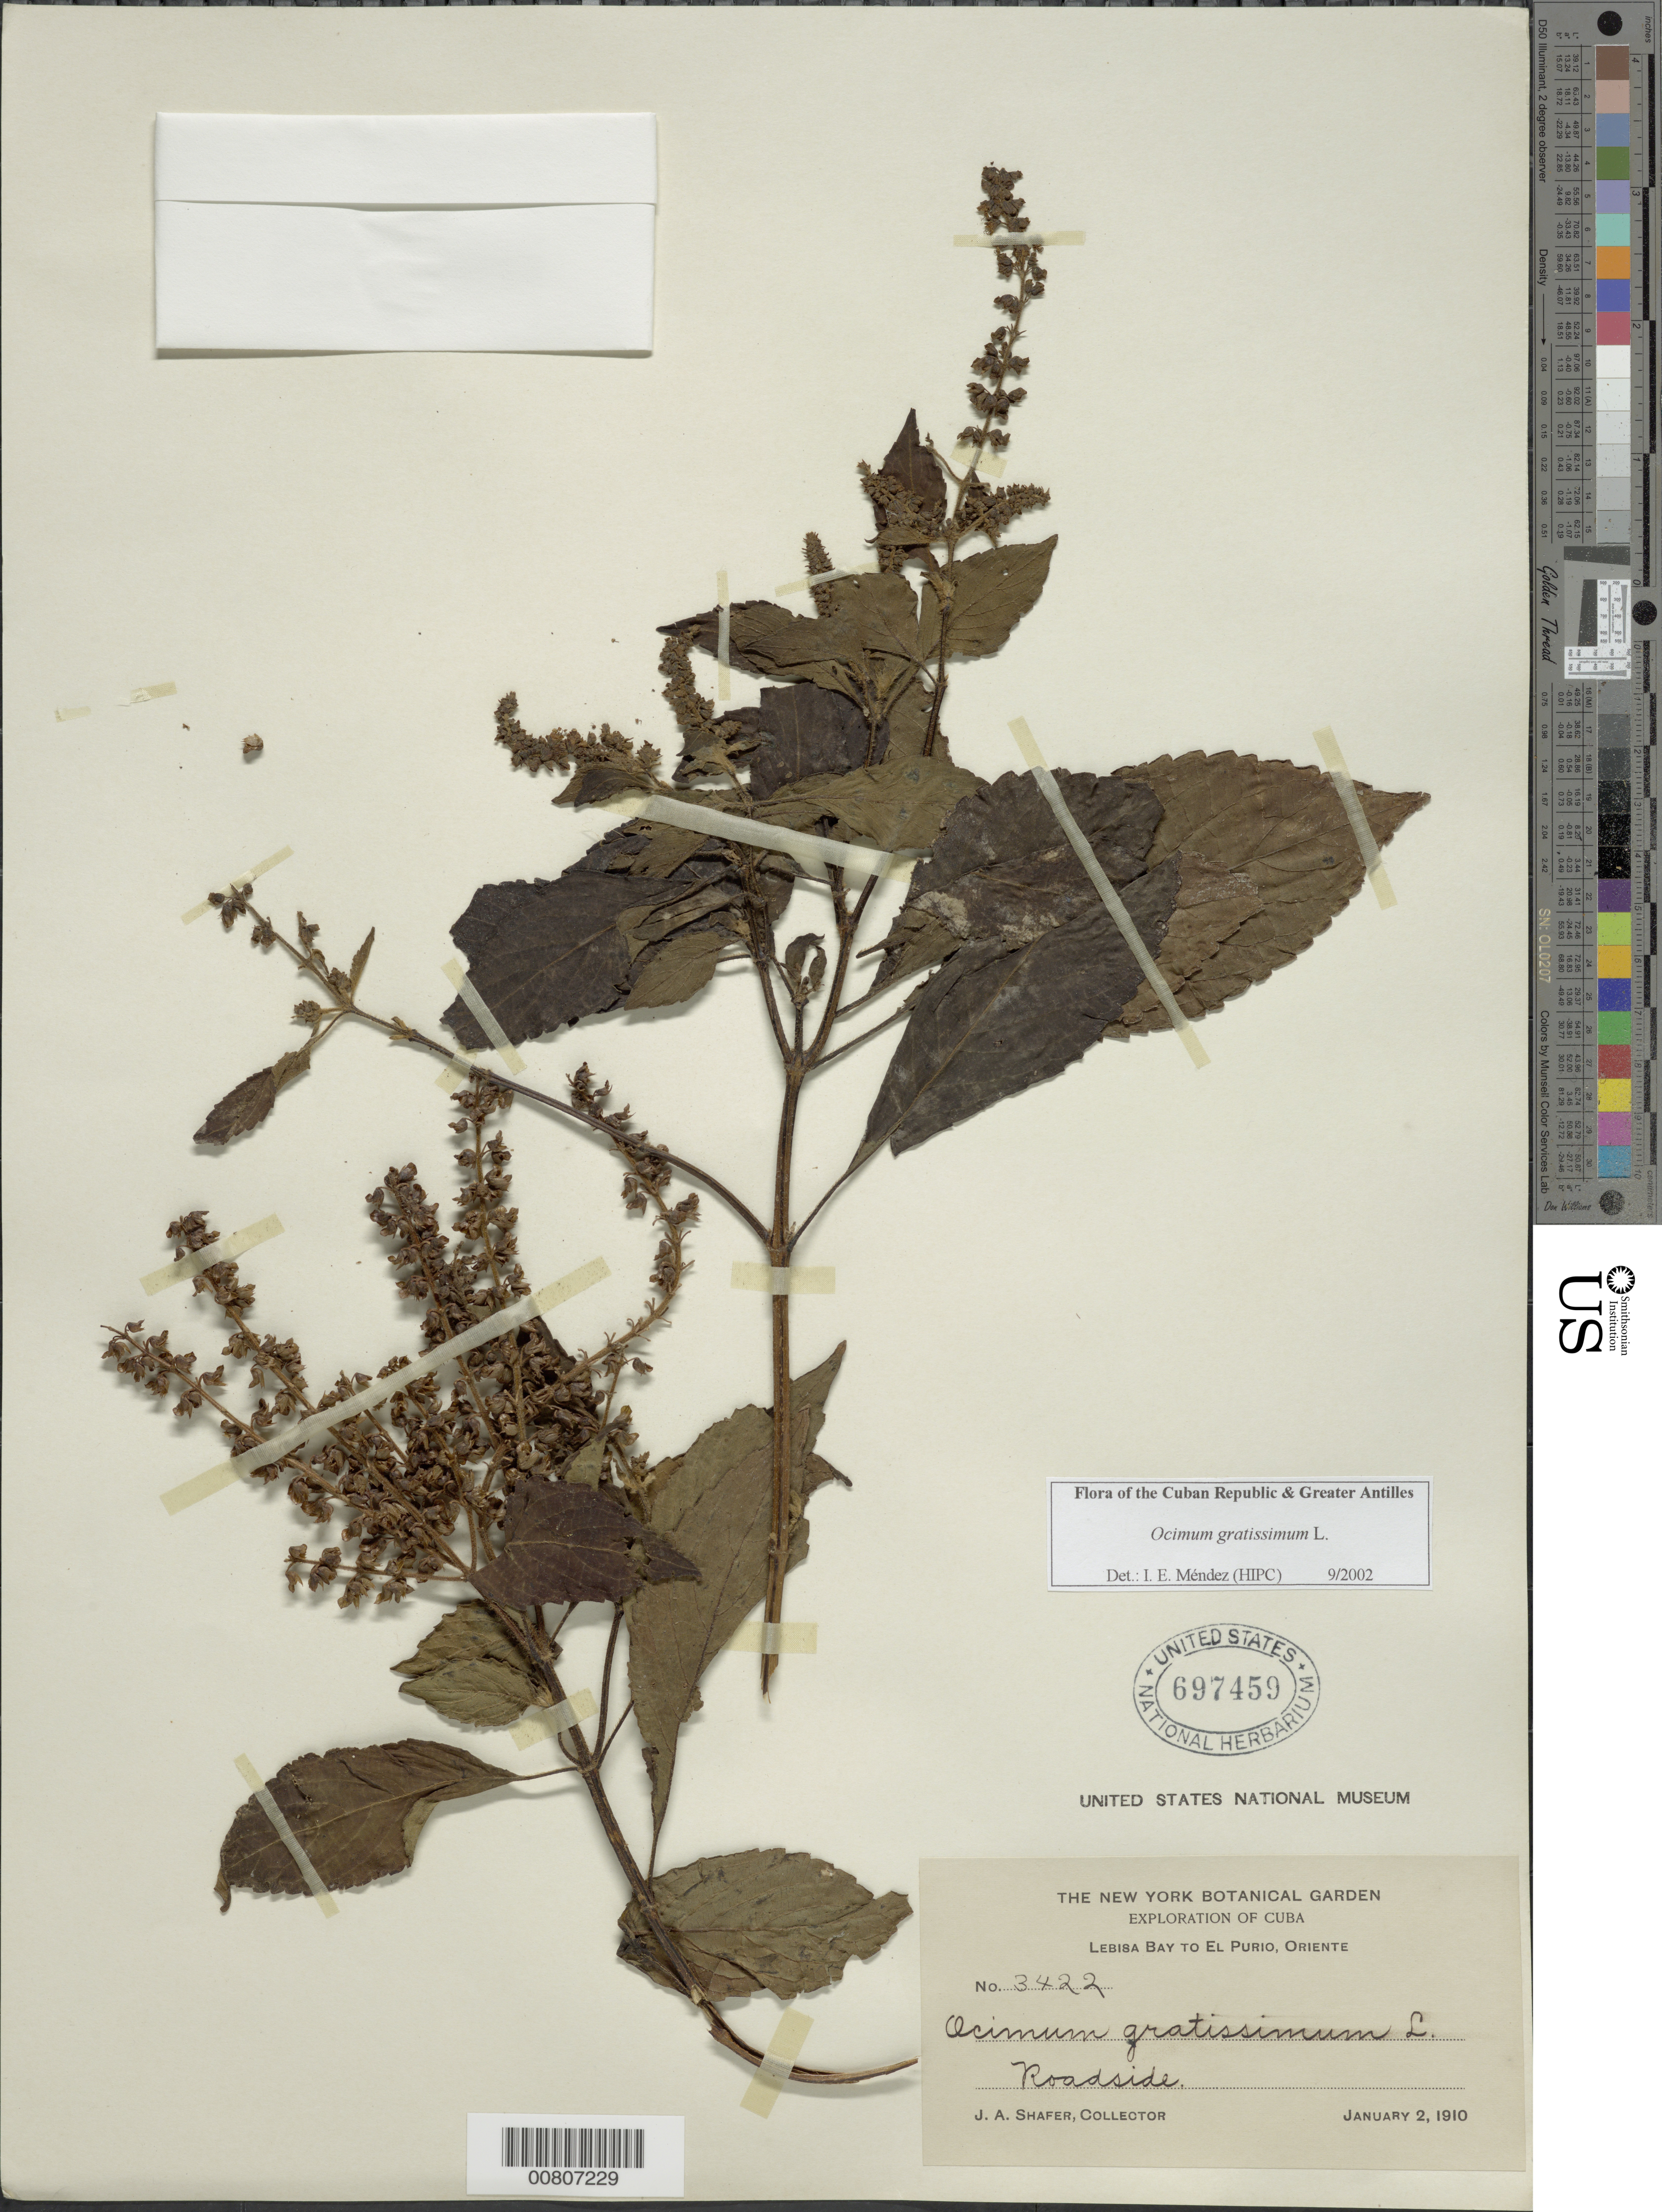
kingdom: Plantae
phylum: Tracheophyta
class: Magnoliopsida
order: Lamiales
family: Lamiaceae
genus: Ocimum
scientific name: Ocimum gratissimum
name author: L.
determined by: Méndez, Isidro E., (HIPC)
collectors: J. A. Shafer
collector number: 3422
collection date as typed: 02 Jan 1910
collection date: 1910-01-02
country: Cuba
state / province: Oriente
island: Cuba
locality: Lebisa Bay to El Purio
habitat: Roadside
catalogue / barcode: US 697459